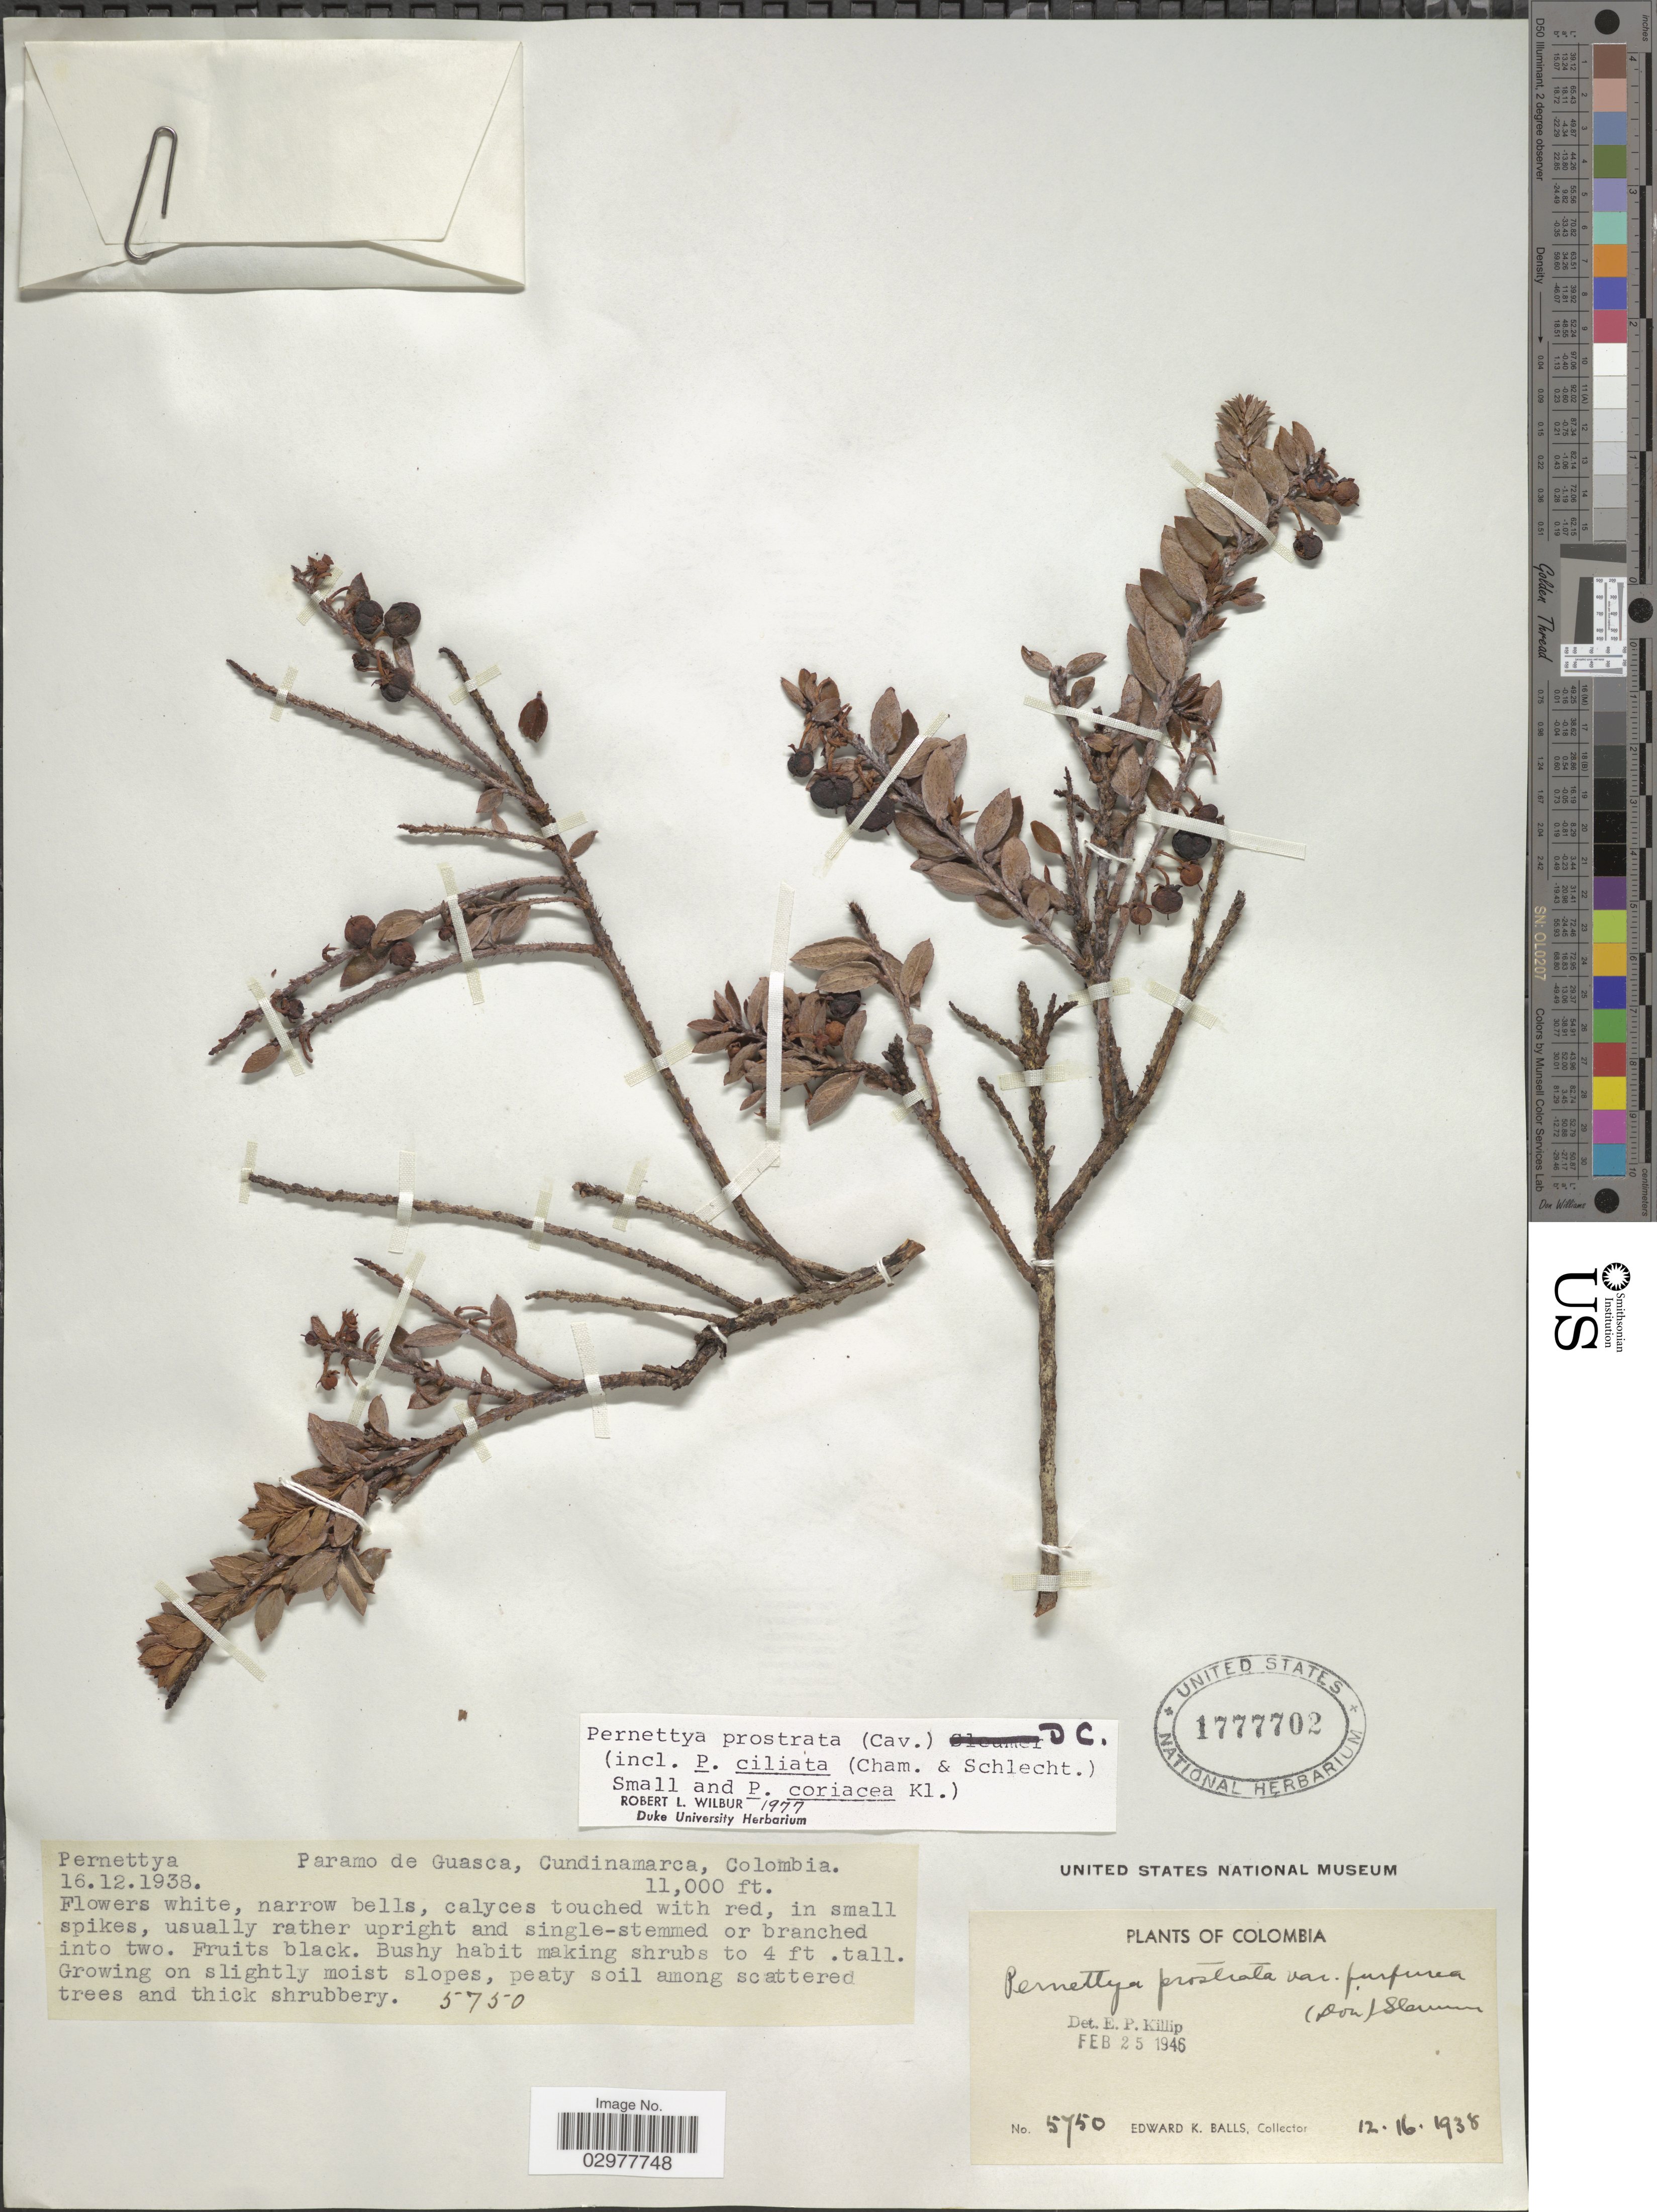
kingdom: Plantae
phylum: Tracheophyta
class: Magnoliopsida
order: Ericales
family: Ericaceae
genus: Pernettya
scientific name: Pernettya prostrata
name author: (Cav.) DC.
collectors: E. K. Balls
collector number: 5750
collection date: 1938-12-16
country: Colombia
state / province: Cundinamarca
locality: Paramo de Guasca.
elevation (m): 3353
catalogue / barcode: US 1777702